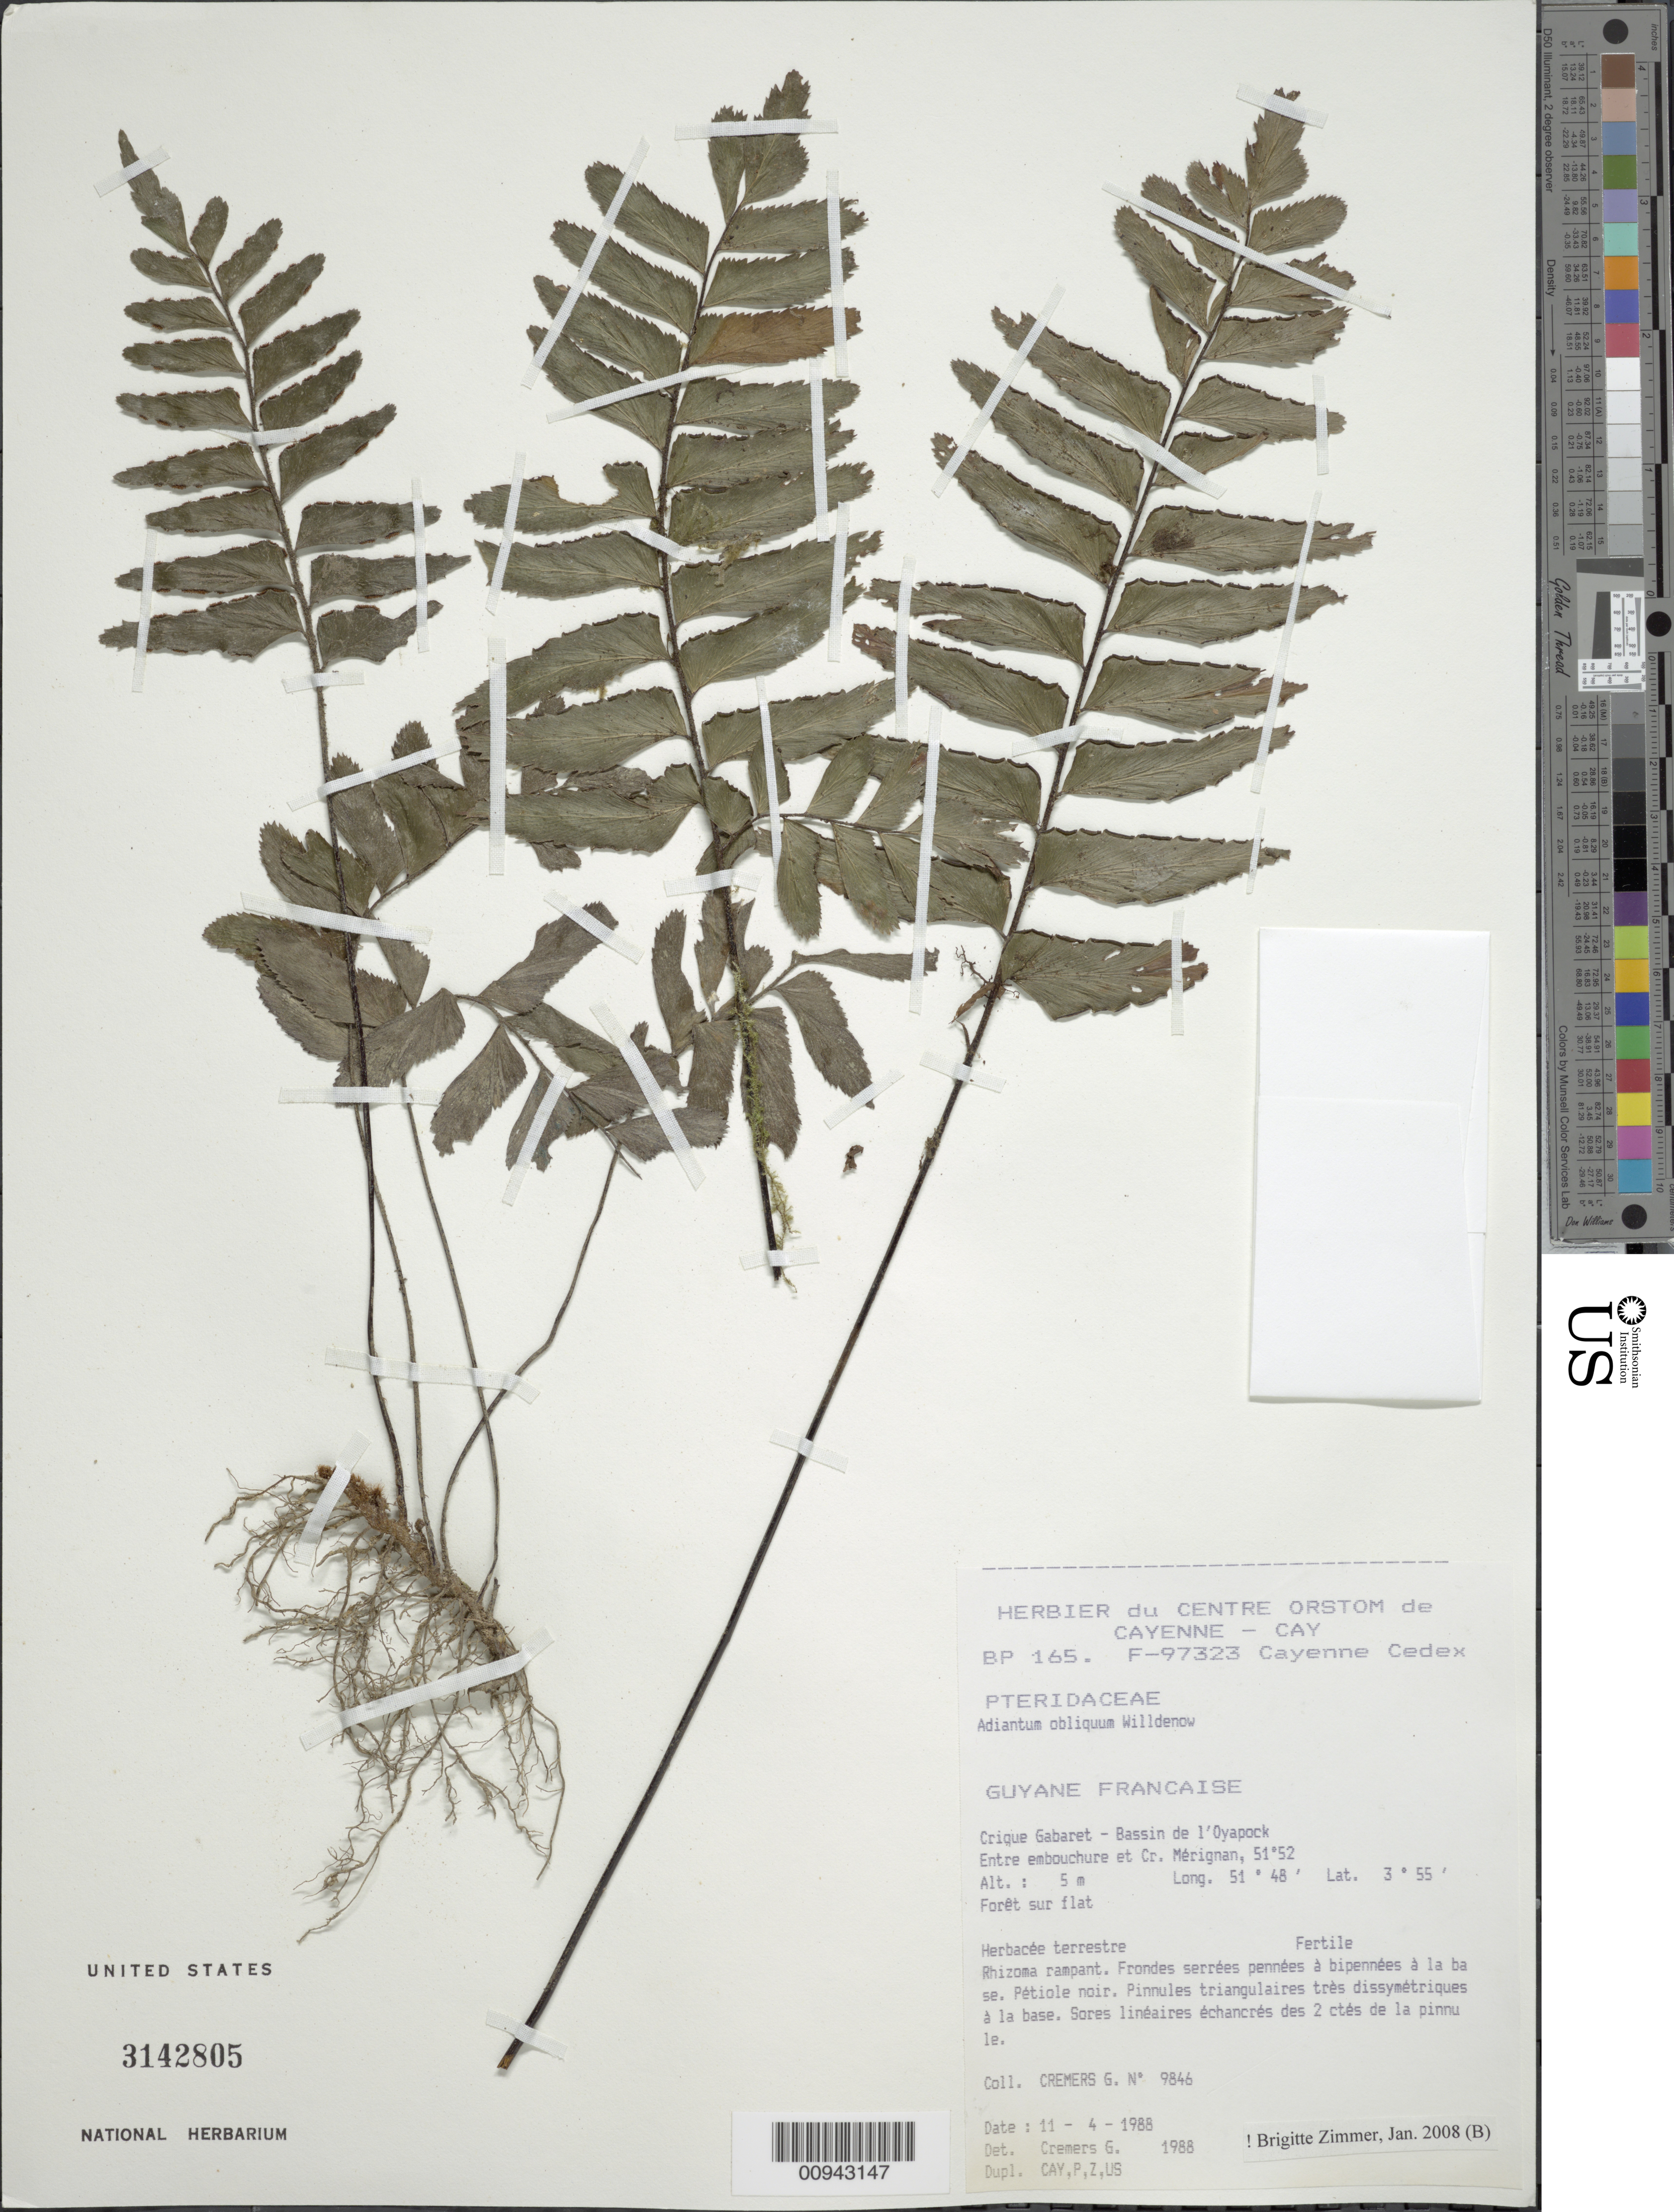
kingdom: Plantae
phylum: Tracheophyta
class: Polypodiopsida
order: Polypodiales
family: Pteridaceae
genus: Adiantum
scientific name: Adiantum obliquum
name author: Willd.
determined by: Zimmer, B.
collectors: G. Cremers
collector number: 9846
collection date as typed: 11-Apr-88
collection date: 1988-04-11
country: French Guiana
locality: Crique Gabaret, Bassin de l'Oyapock, entre embouchure et Cr. Mérignan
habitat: Foret sur flat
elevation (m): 5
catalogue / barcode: US 3142805